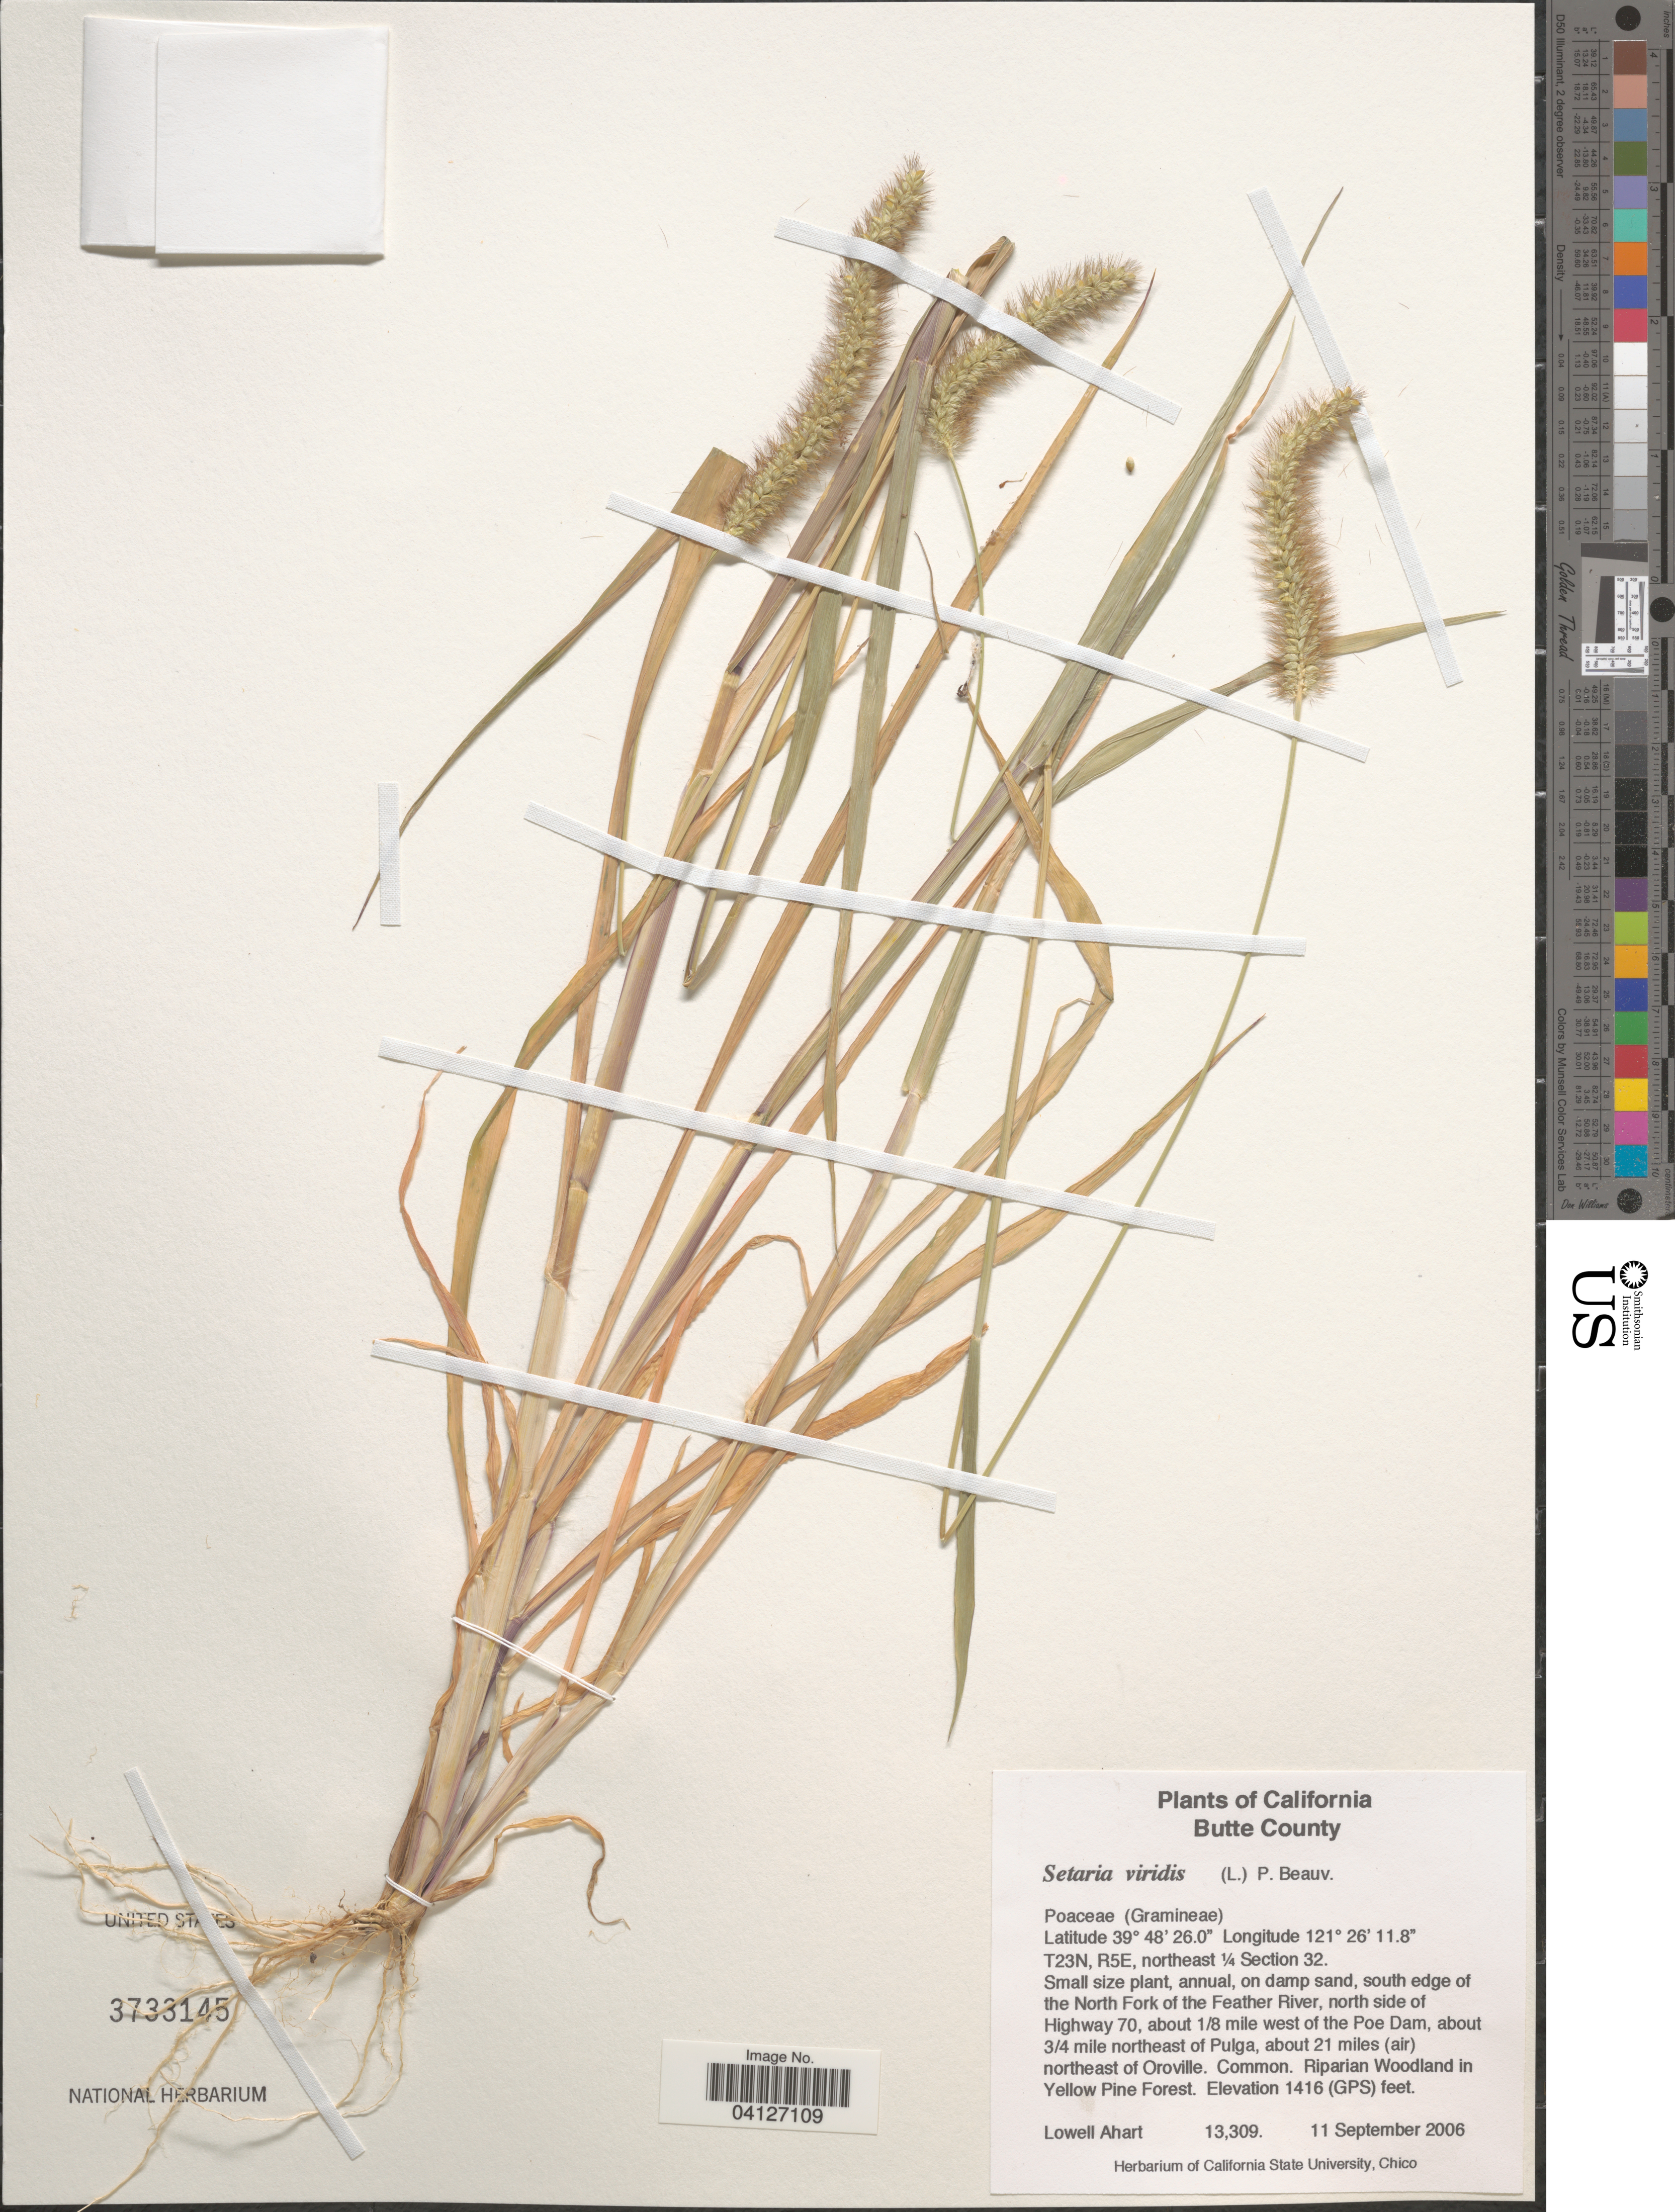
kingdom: Plantae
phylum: Tracheophyta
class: Liliopsida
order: Poales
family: Poaceae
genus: Setaria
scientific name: Setaria viridis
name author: (L.) P. Beauv.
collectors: L. Ahart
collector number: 13309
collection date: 2006-09-11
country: United States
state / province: California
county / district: Butte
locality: Butte County. T23N, R5E, northeast ¼ Section 32. South edge of the North Fork of the Feather River, north side of Highway 70, about 1/8 mile west of the Poe Dam, about 3/4 mile northeast of Pulga, about 21 miles (air) northeast of Oroville.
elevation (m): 432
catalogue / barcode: US 3733145